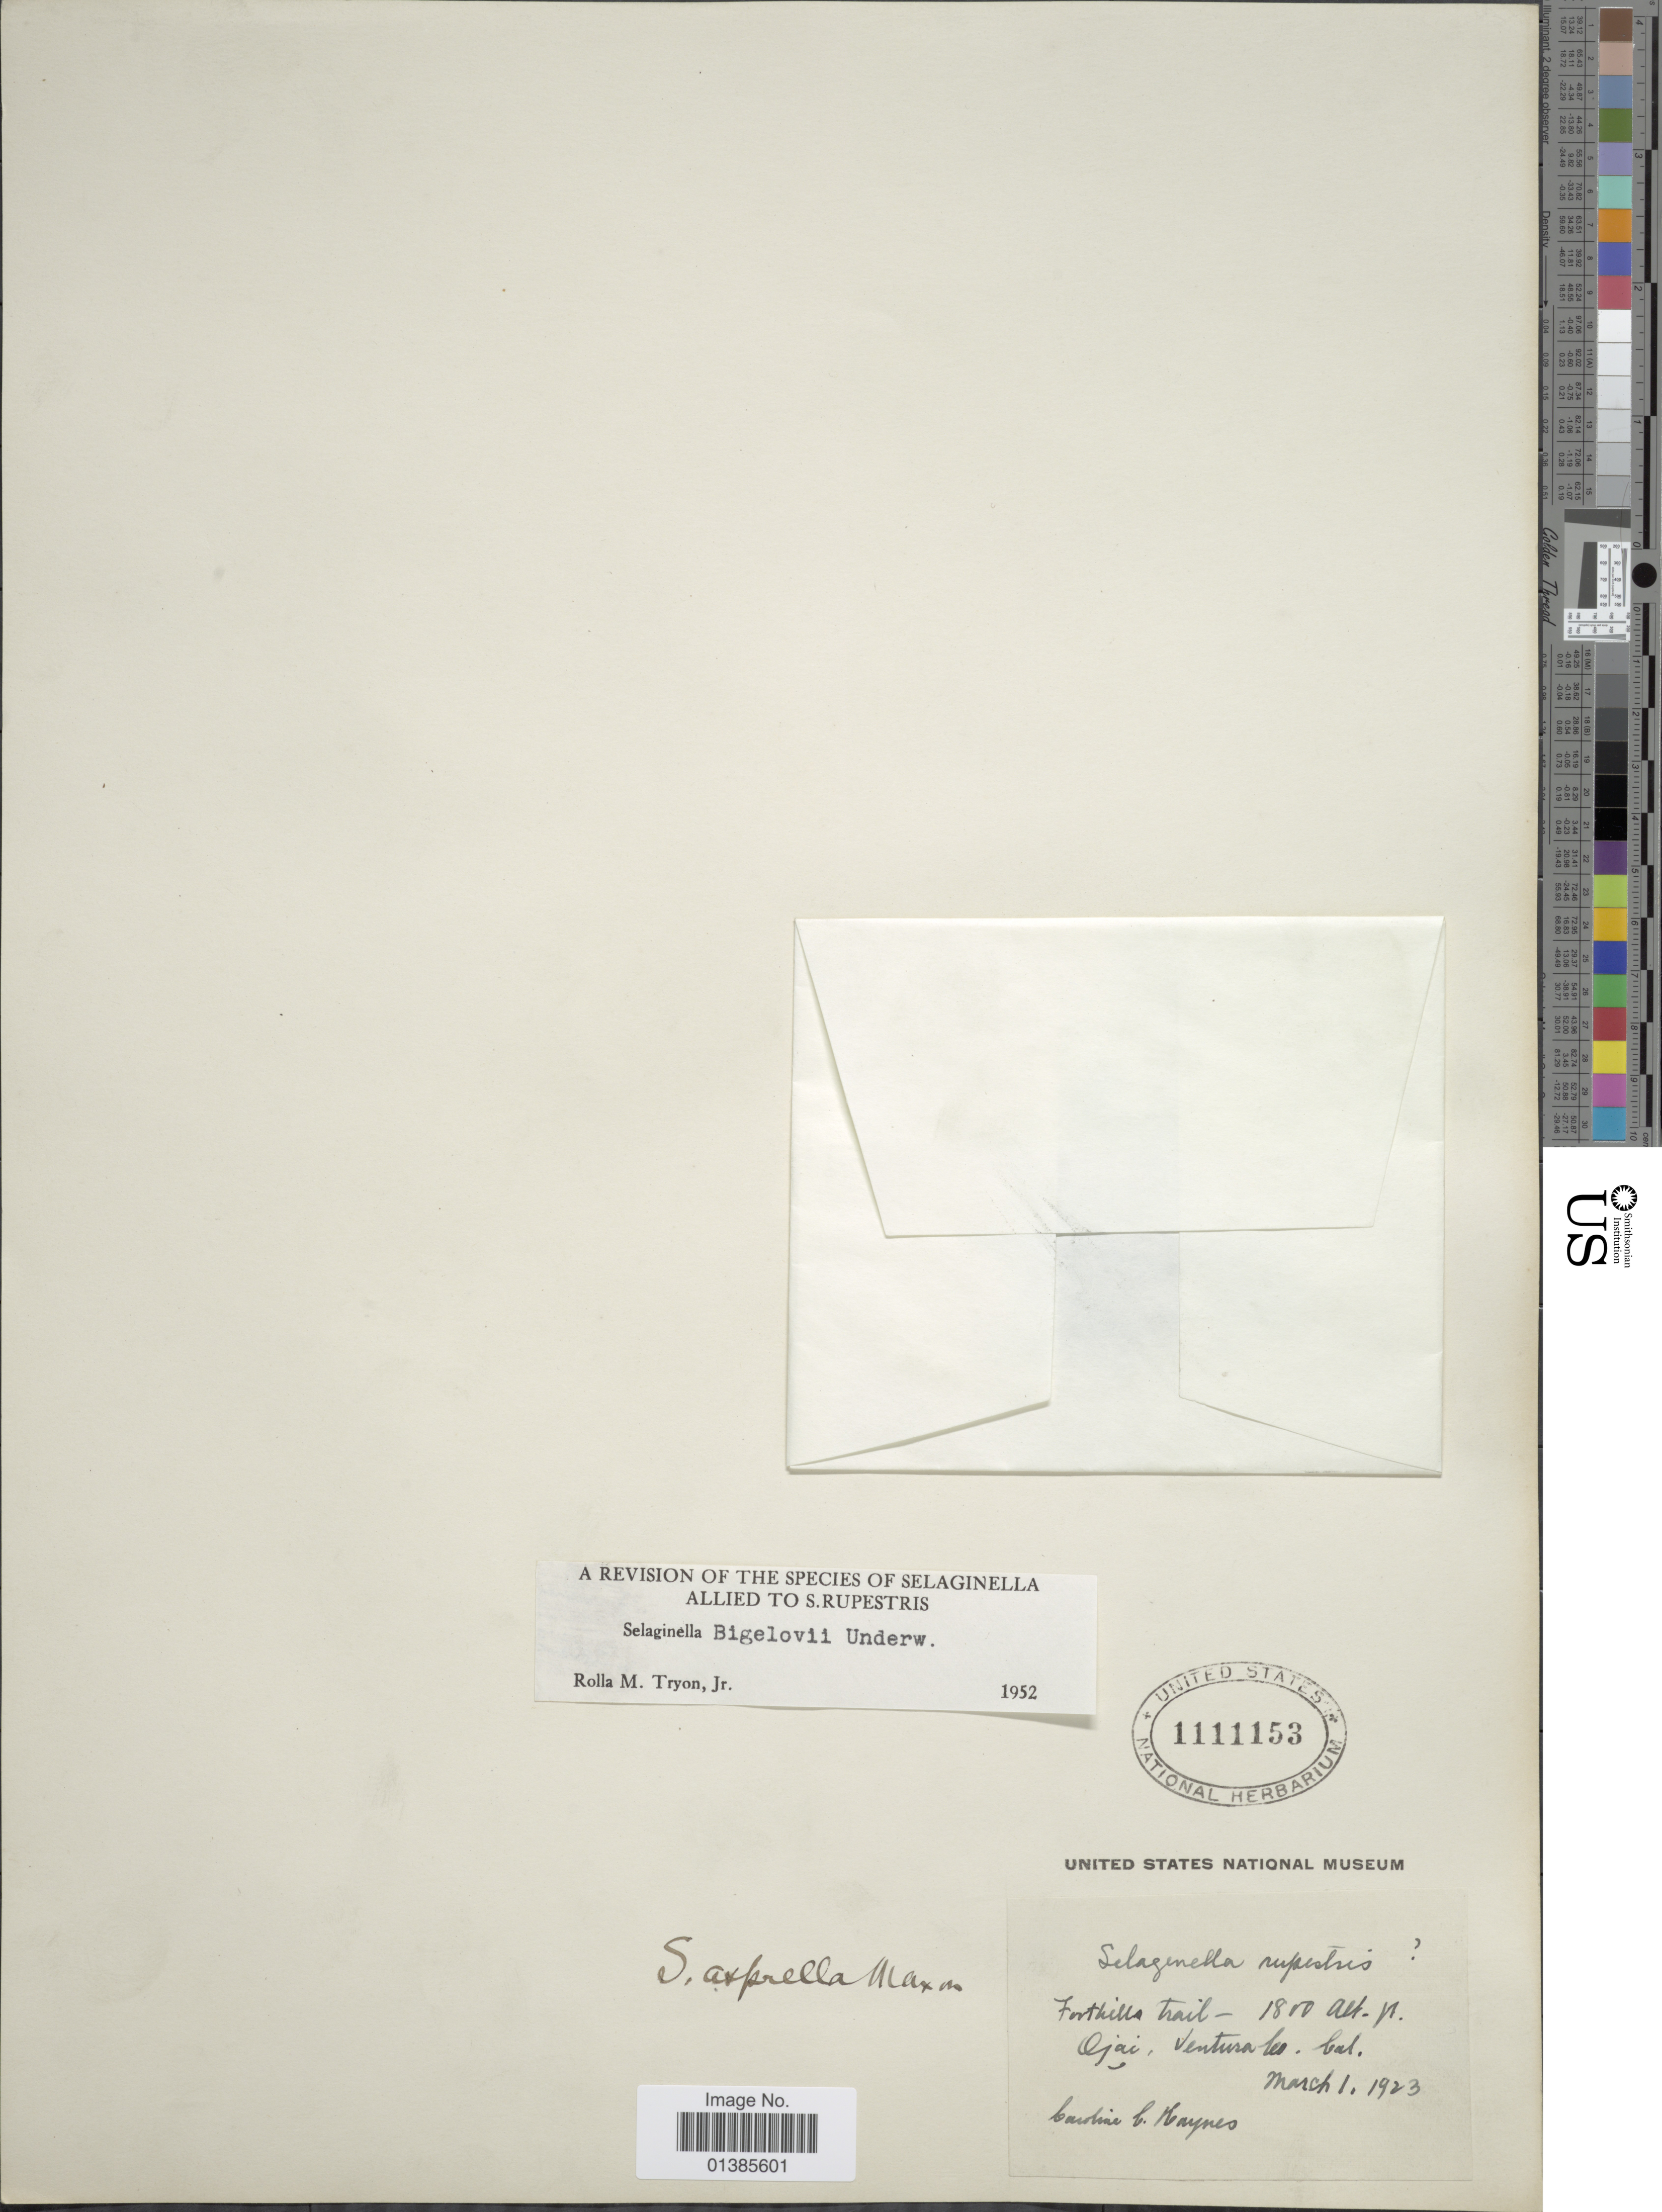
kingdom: Plantae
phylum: Tracheophyta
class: Lycopodiopsida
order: Selaginellales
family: Selaginellaceae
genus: Selaginella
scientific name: Selaginella bigelovii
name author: Underw.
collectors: C. Haynes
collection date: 1923-03-01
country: United States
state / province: California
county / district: Ventura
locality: Foothills trail. Ojai; Ventura les.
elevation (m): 549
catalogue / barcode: US 1111153